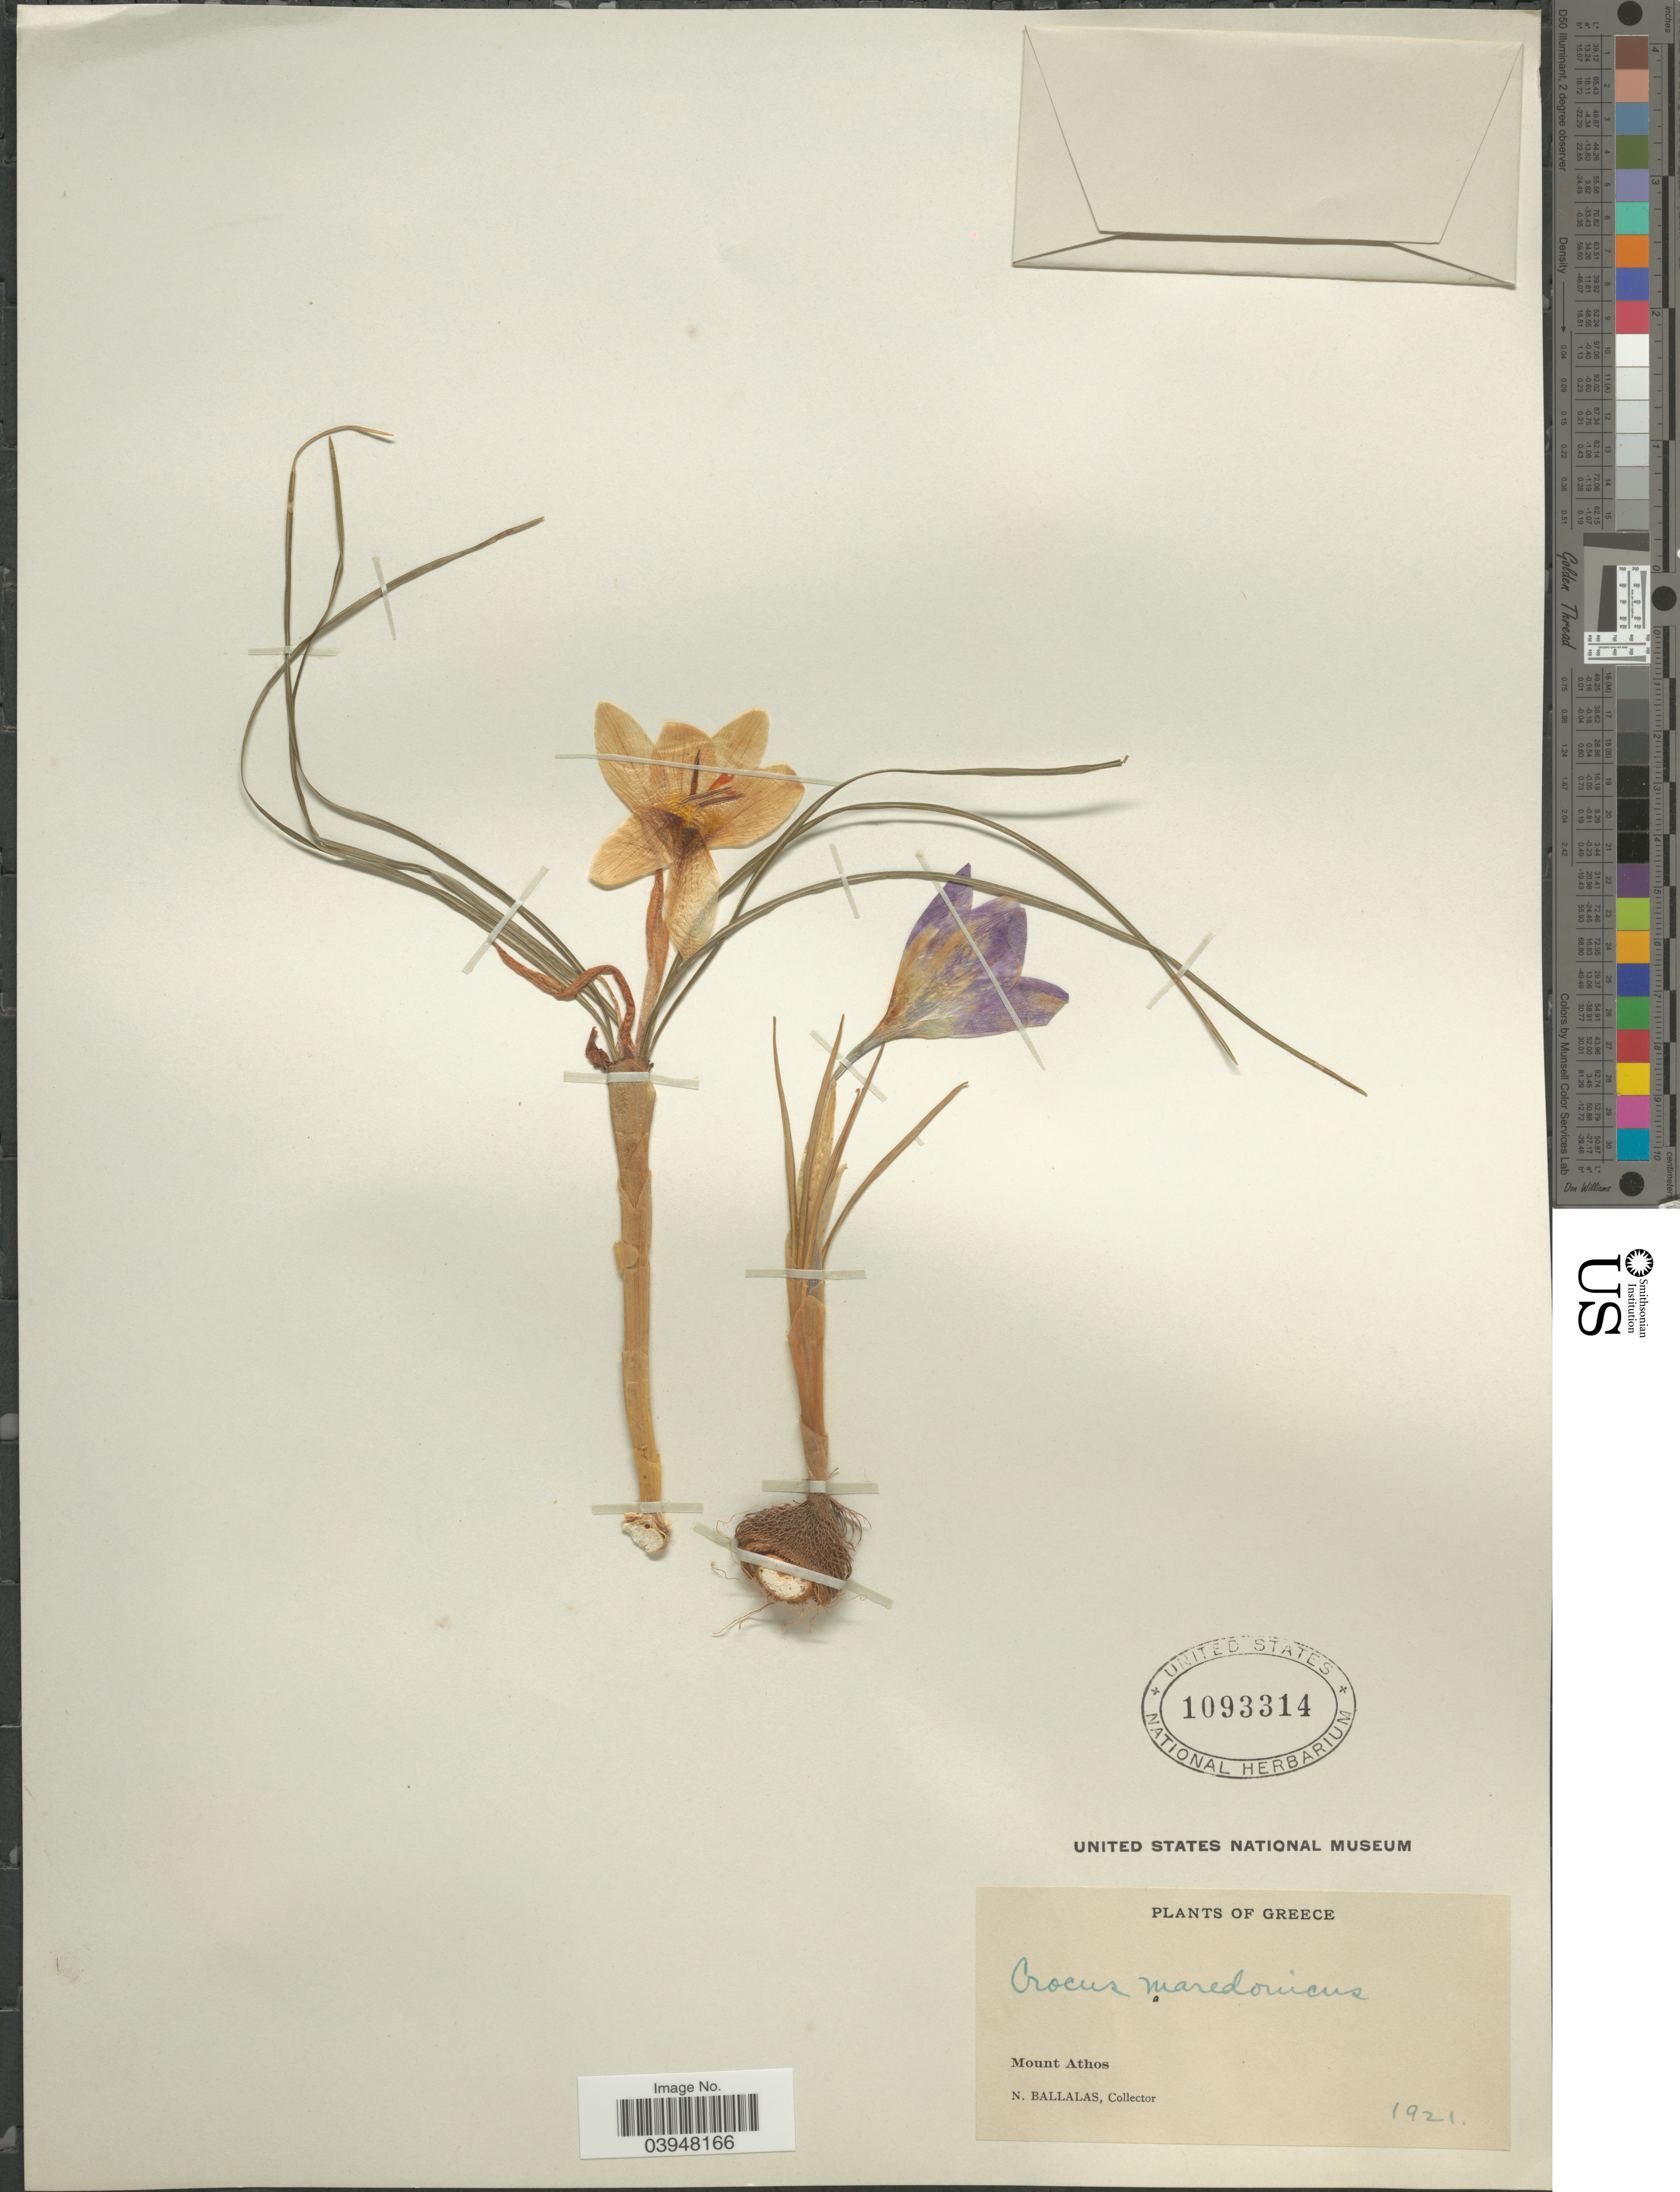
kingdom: Plantae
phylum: Tracheophyta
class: Liliopsida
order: Asparagales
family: Iridaceae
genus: Crocus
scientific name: Crocus macedonicus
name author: Rukšāns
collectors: N. Ballalas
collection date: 1921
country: Greece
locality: Mount Athos.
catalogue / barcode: US 1093314